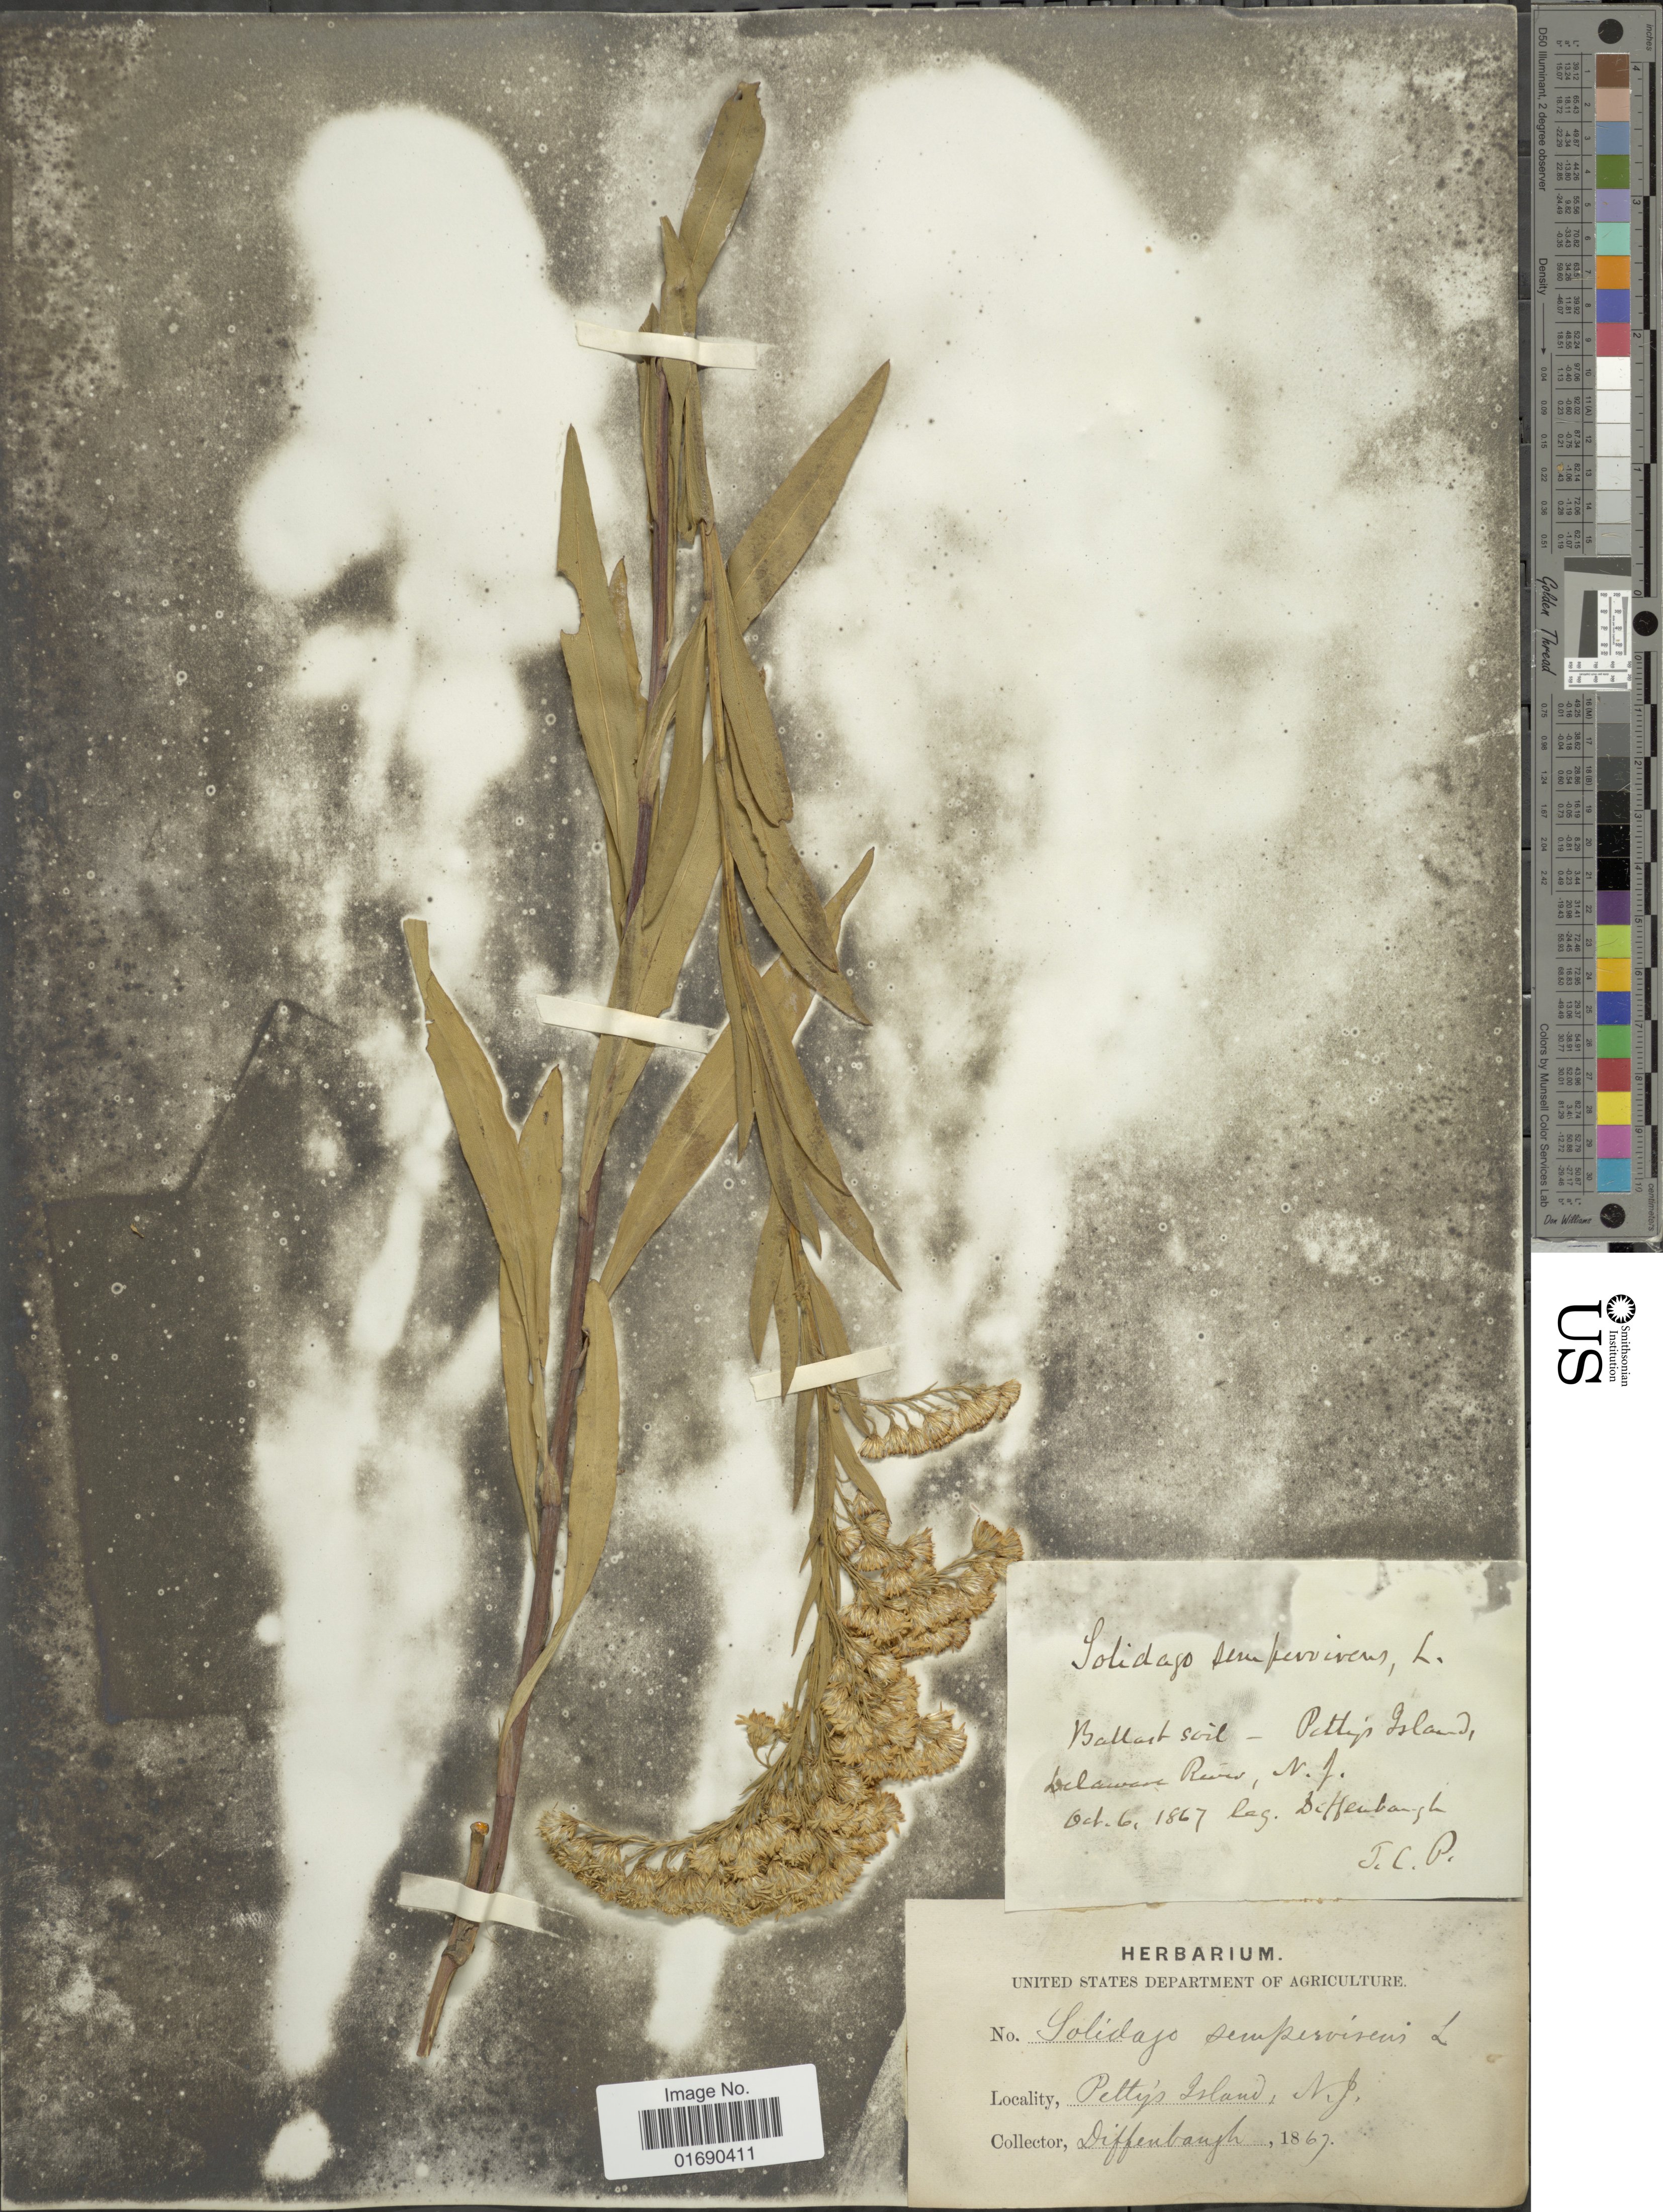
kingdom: Plantae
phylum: Tracheophyta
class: Magnoliopsida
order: Asterales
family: Asteraceae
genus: Solidago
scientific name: Solidago sempervirens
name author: L.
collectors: Diffenbaugh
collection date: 1867-10-06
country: United States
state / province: New Jersey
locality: Ballast soil - Petty's Islands, Delaware River